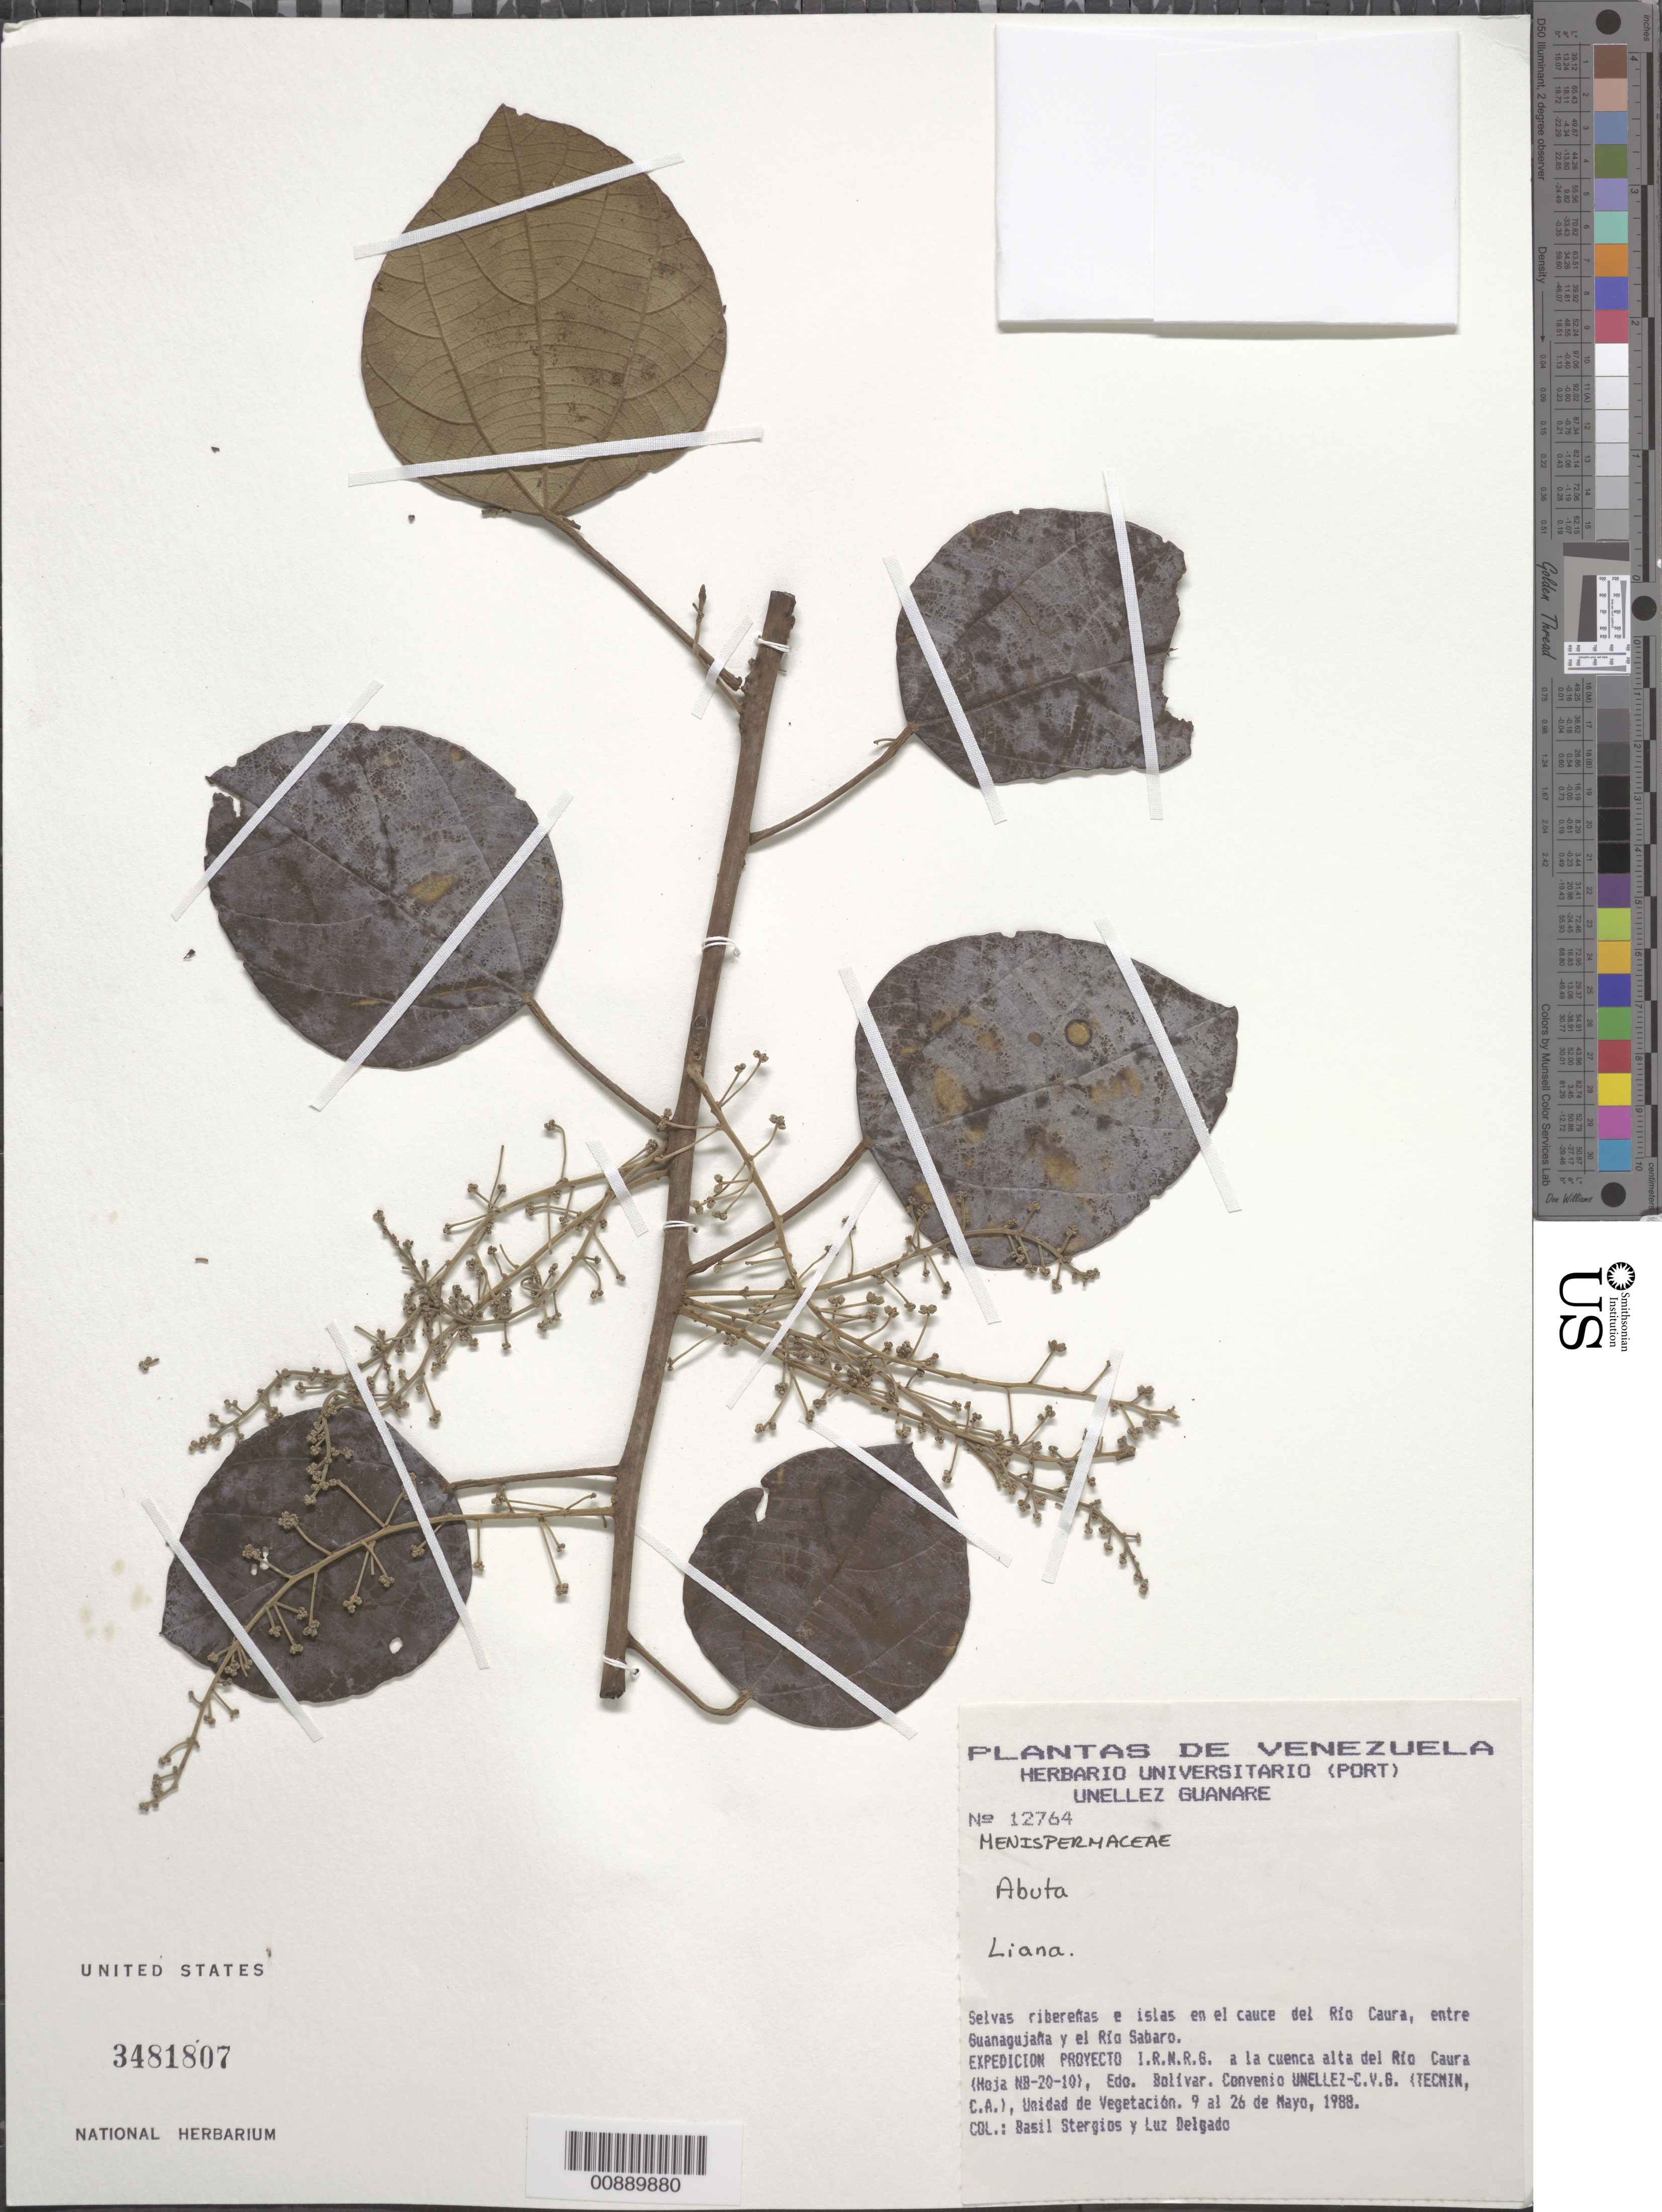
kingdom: Plantae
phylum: Tracheophyta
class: Magnoliopsida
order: Ranunculales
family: Menispermaceae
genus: Abuta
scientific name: Abuta sp.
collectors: B. G. Stergios & L. Delgado V.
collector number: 12764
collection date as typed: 9-May-88 to 26-May-88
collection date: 1988-05-09/1988-05-26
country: Venezuela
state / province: Bolívar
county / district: Sucre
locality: Río Caura, between Guanaqujaña and Río Sabaro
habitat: Selvas ribereñas e islas en el cauce del río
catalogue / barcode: US 3481807